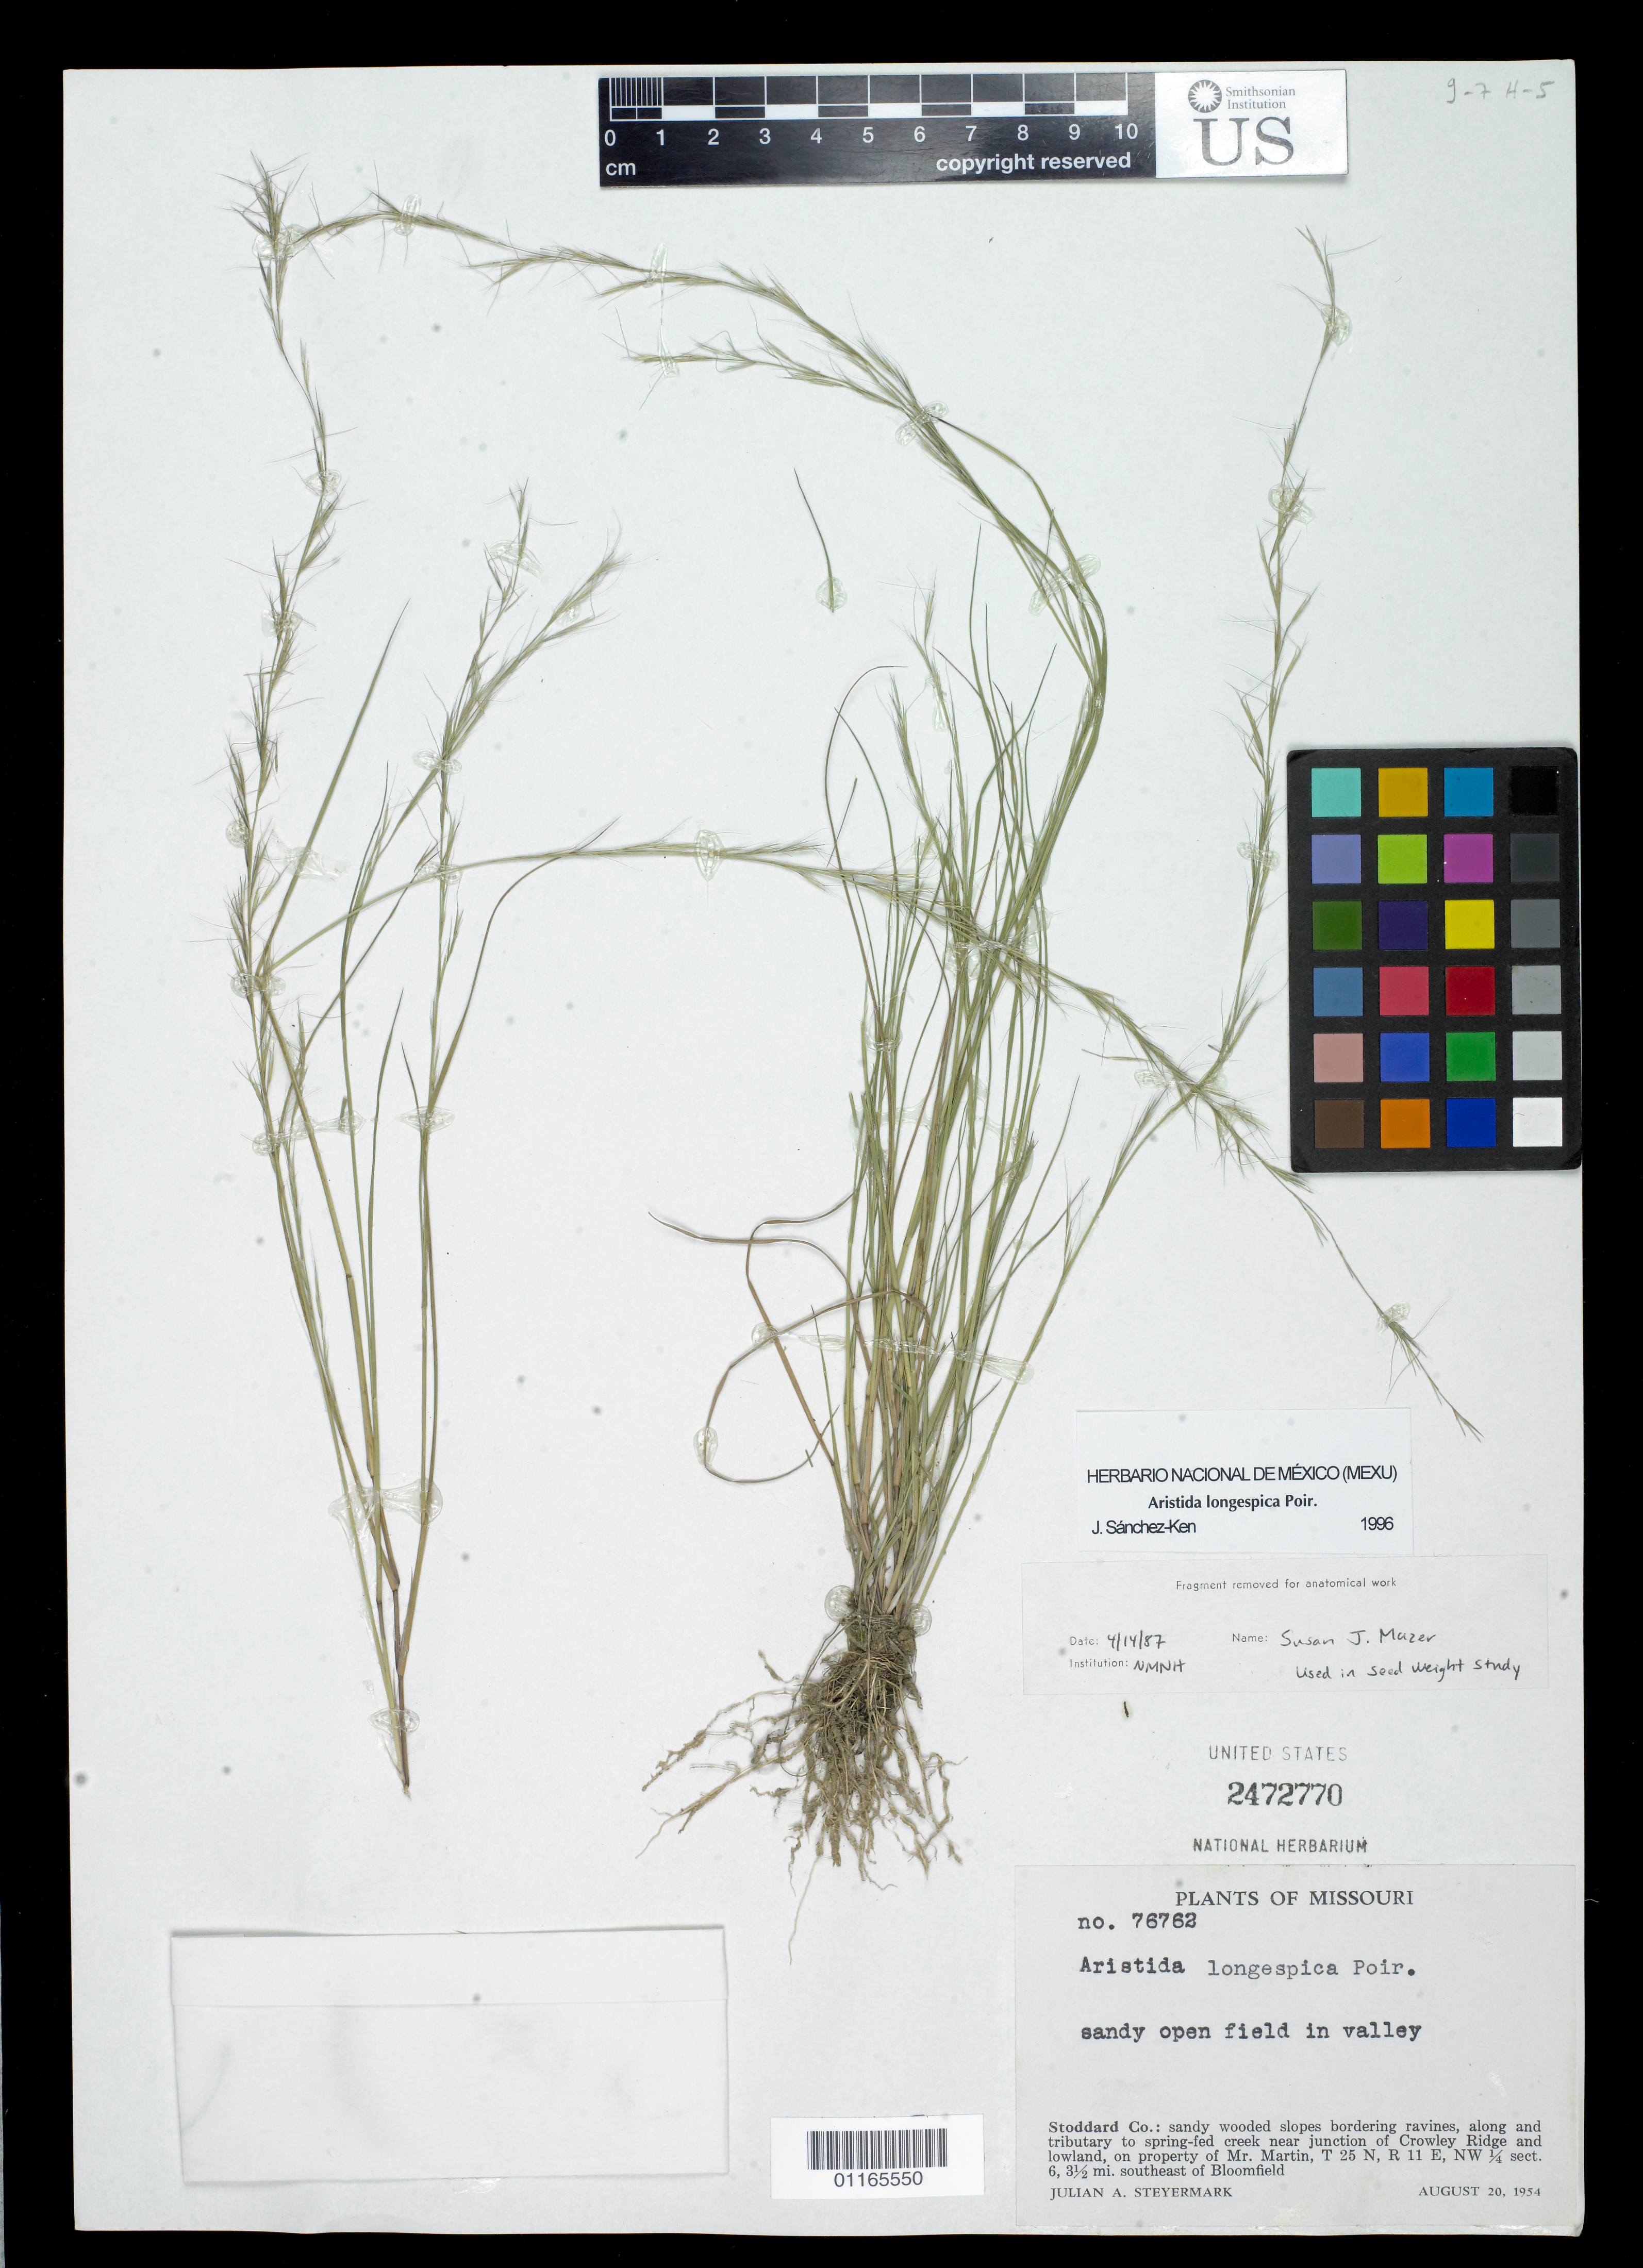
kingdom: Plantae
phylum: Tracheophyta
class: Liliopsida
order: Poales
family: Poaceae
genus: Aristida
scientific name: Aristida longespica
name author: Poir.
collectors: J. Steyermark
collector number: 76762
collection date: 1954-08-20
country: United States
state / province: Missouri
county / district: Stoddard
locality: Stoddard Co.: Near junction of Crowley Ridge and lowland, on property of Mr. Martin, T 25 N, R 11 E, NW 1/4 sect. 6, 3.5 mi. southeast of Bloomfield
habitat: Sandy open field in valley. Stoddard Co. - sandy wooded slopes bordering ravines, along and tributary to spring-fed creek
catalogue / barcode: US 2472770